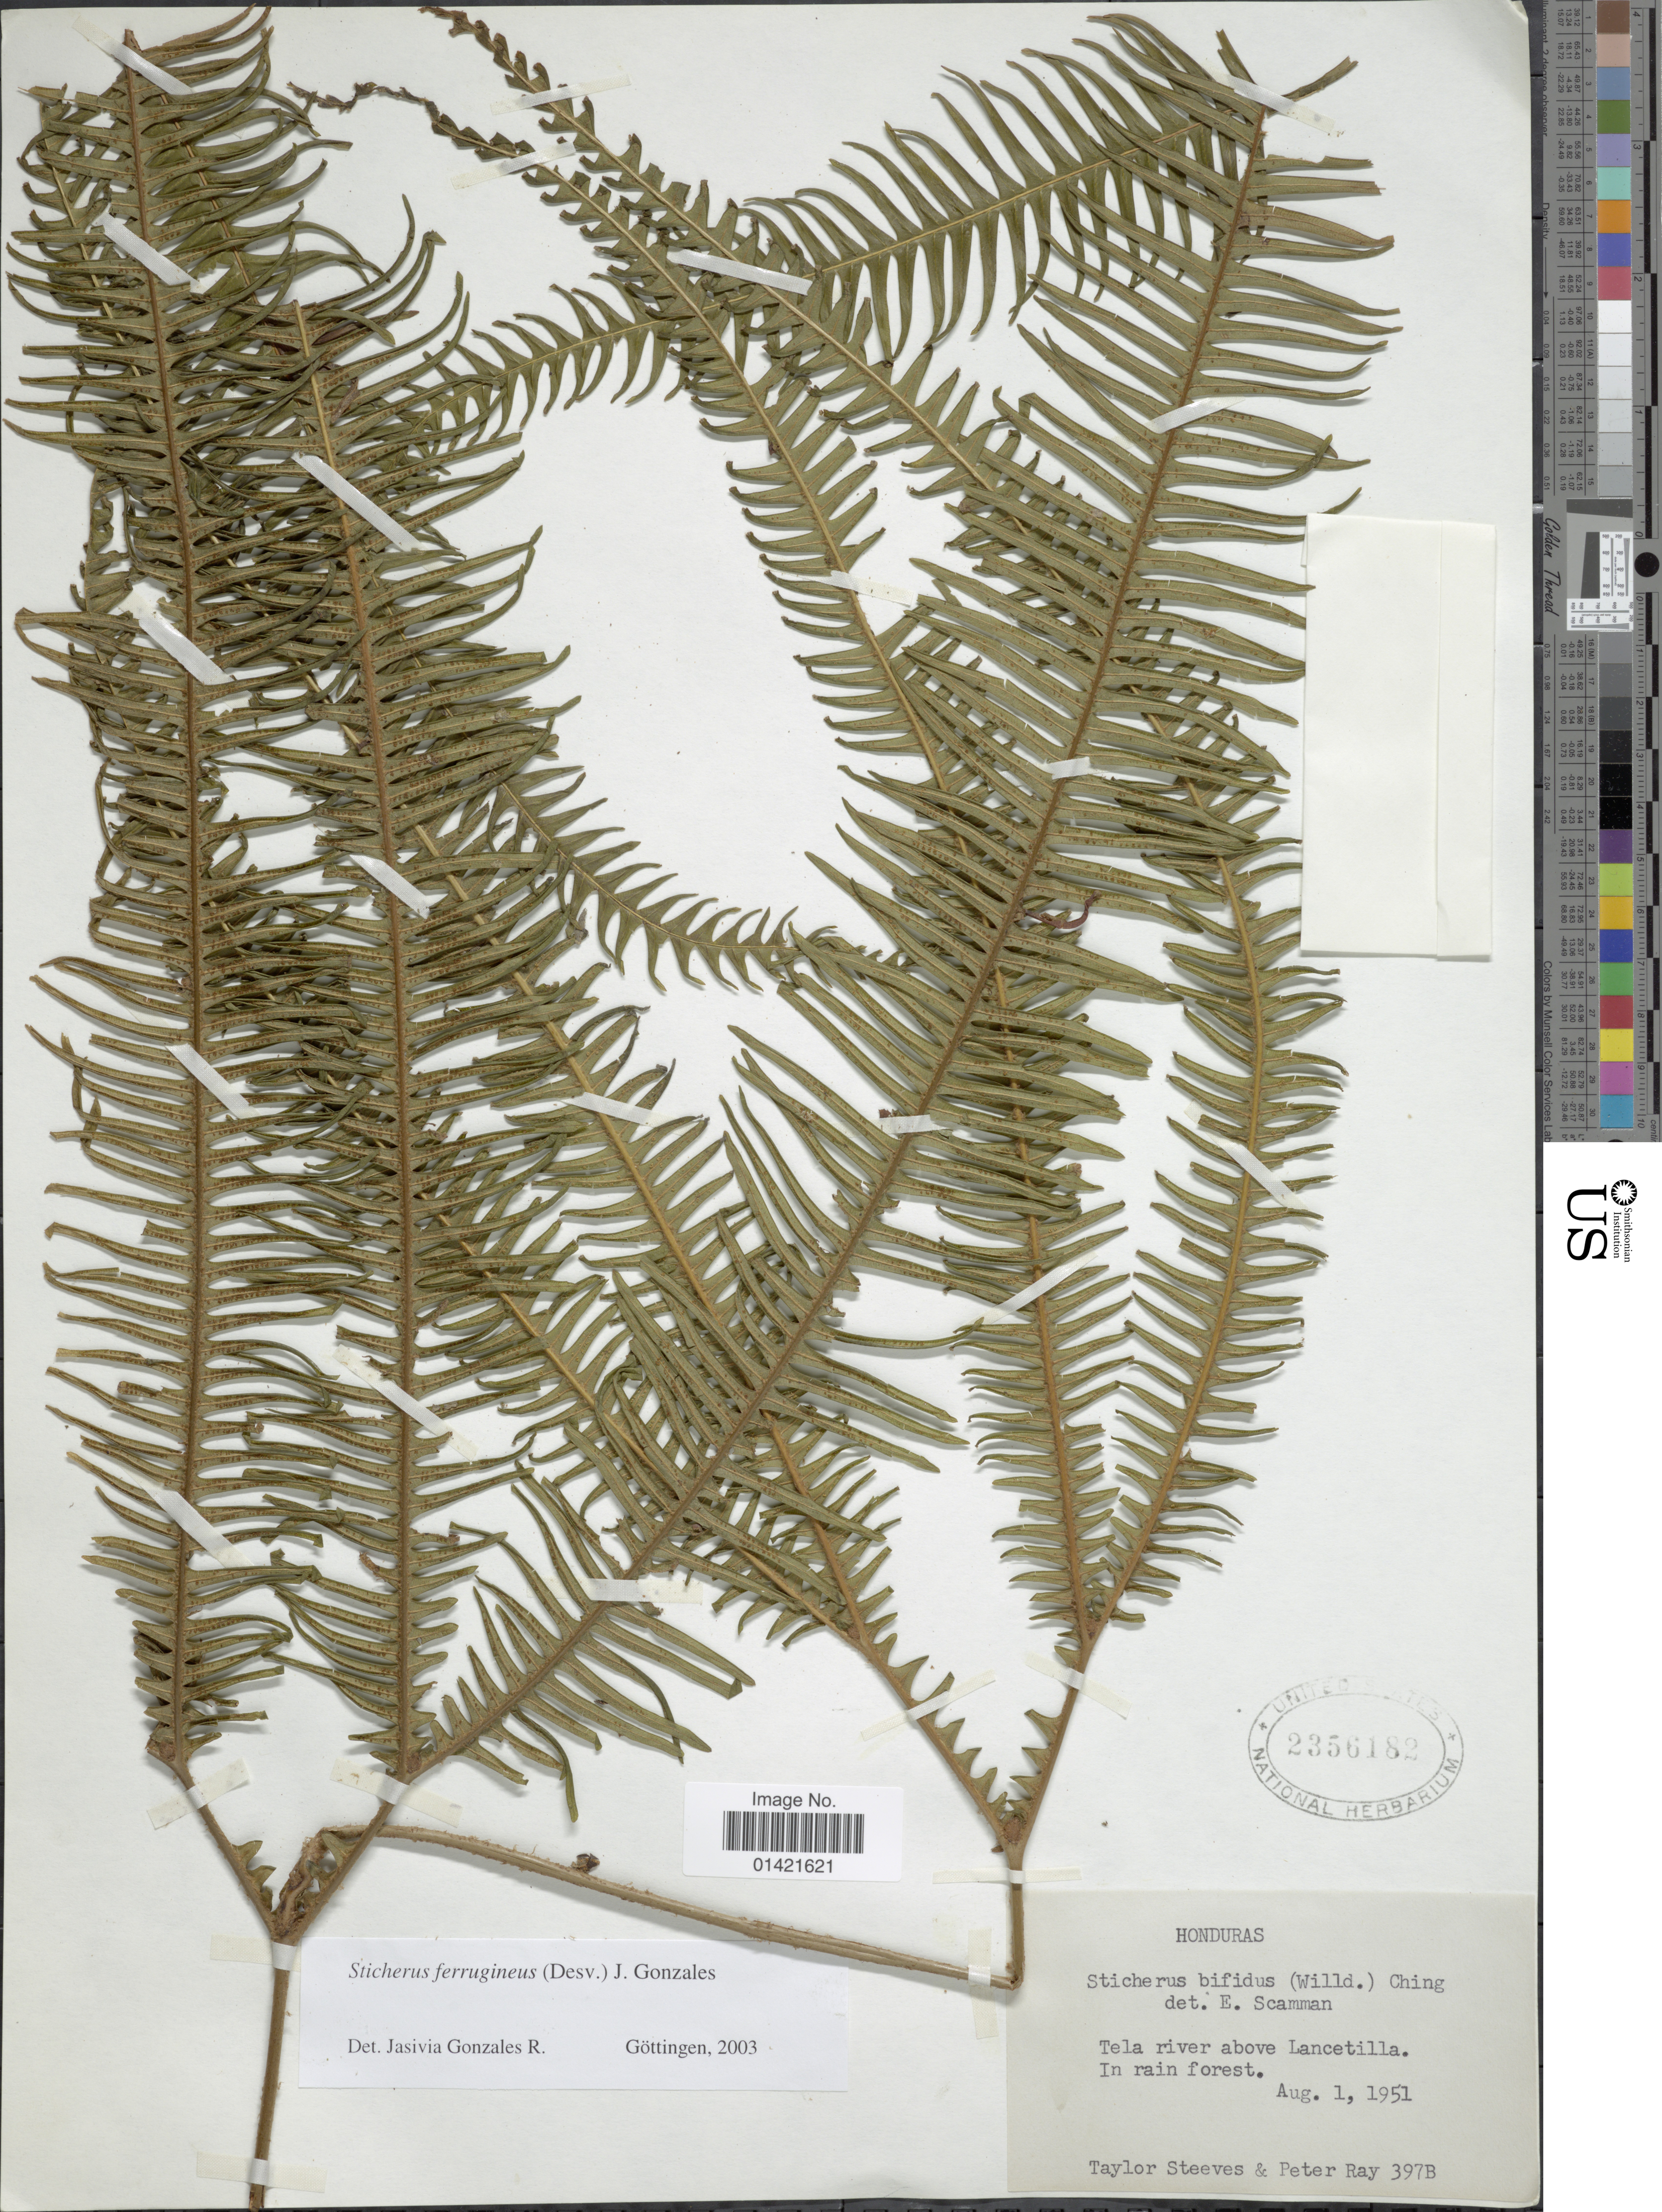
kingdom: Plantae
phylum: Tracheophyta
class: Polypodiopsida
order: Gleicheniales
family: Gleicheniaceae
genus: Sticherus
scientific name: Sticherus ferrugineus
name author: (Desv.) J. Gonzales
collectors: S. Taylor & R. Peter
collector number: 397B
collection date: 1951-08-01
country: Honduras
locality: Tela river above Lancetilla.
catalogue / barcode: US 2356182